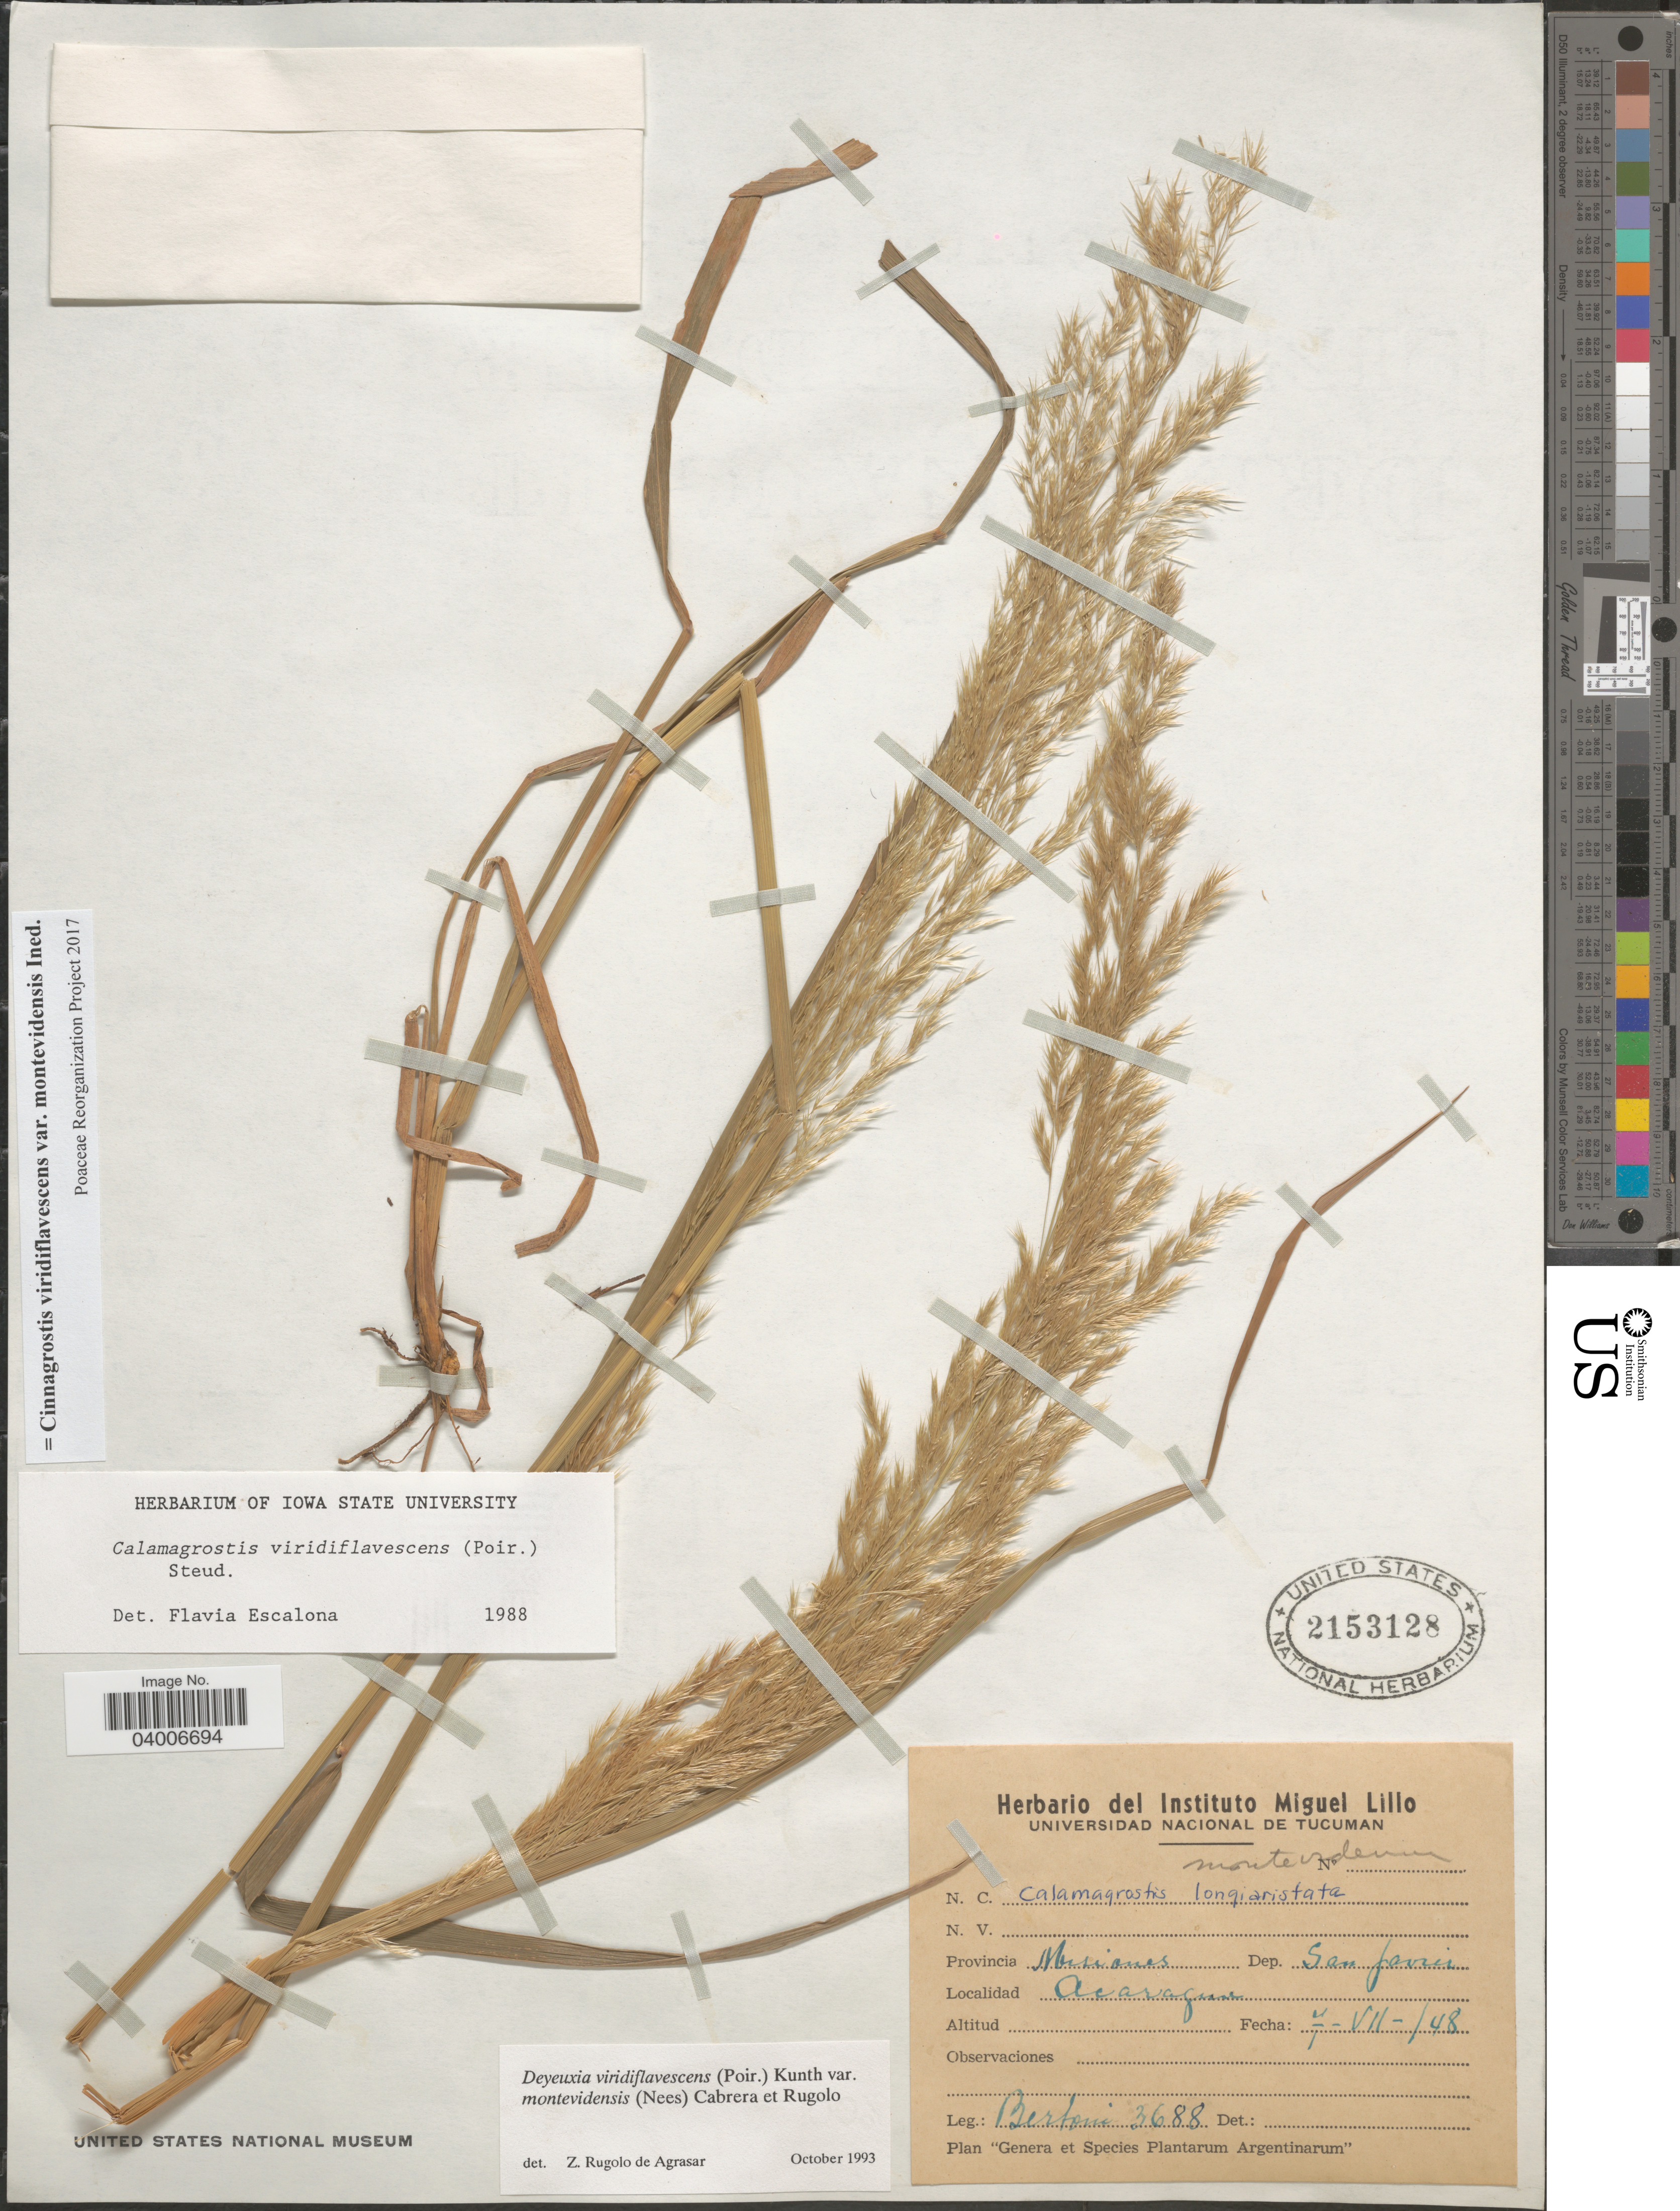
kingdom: Plantae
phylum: Tracheophyta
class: Liliopsida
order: Poales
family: Poaceae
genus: Cinnagrostis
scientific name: Cinnagrostis viridiflavescens var. montevidensis ined.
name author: (Nees) P.M. Peterson et al.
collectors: -- Bertoni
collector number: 3688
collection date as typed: Transcribed d/m/y: 7/7/48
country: Argentina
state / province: Misiones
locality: Dep. San Javier. Acaragua.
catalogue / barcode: US 2153128